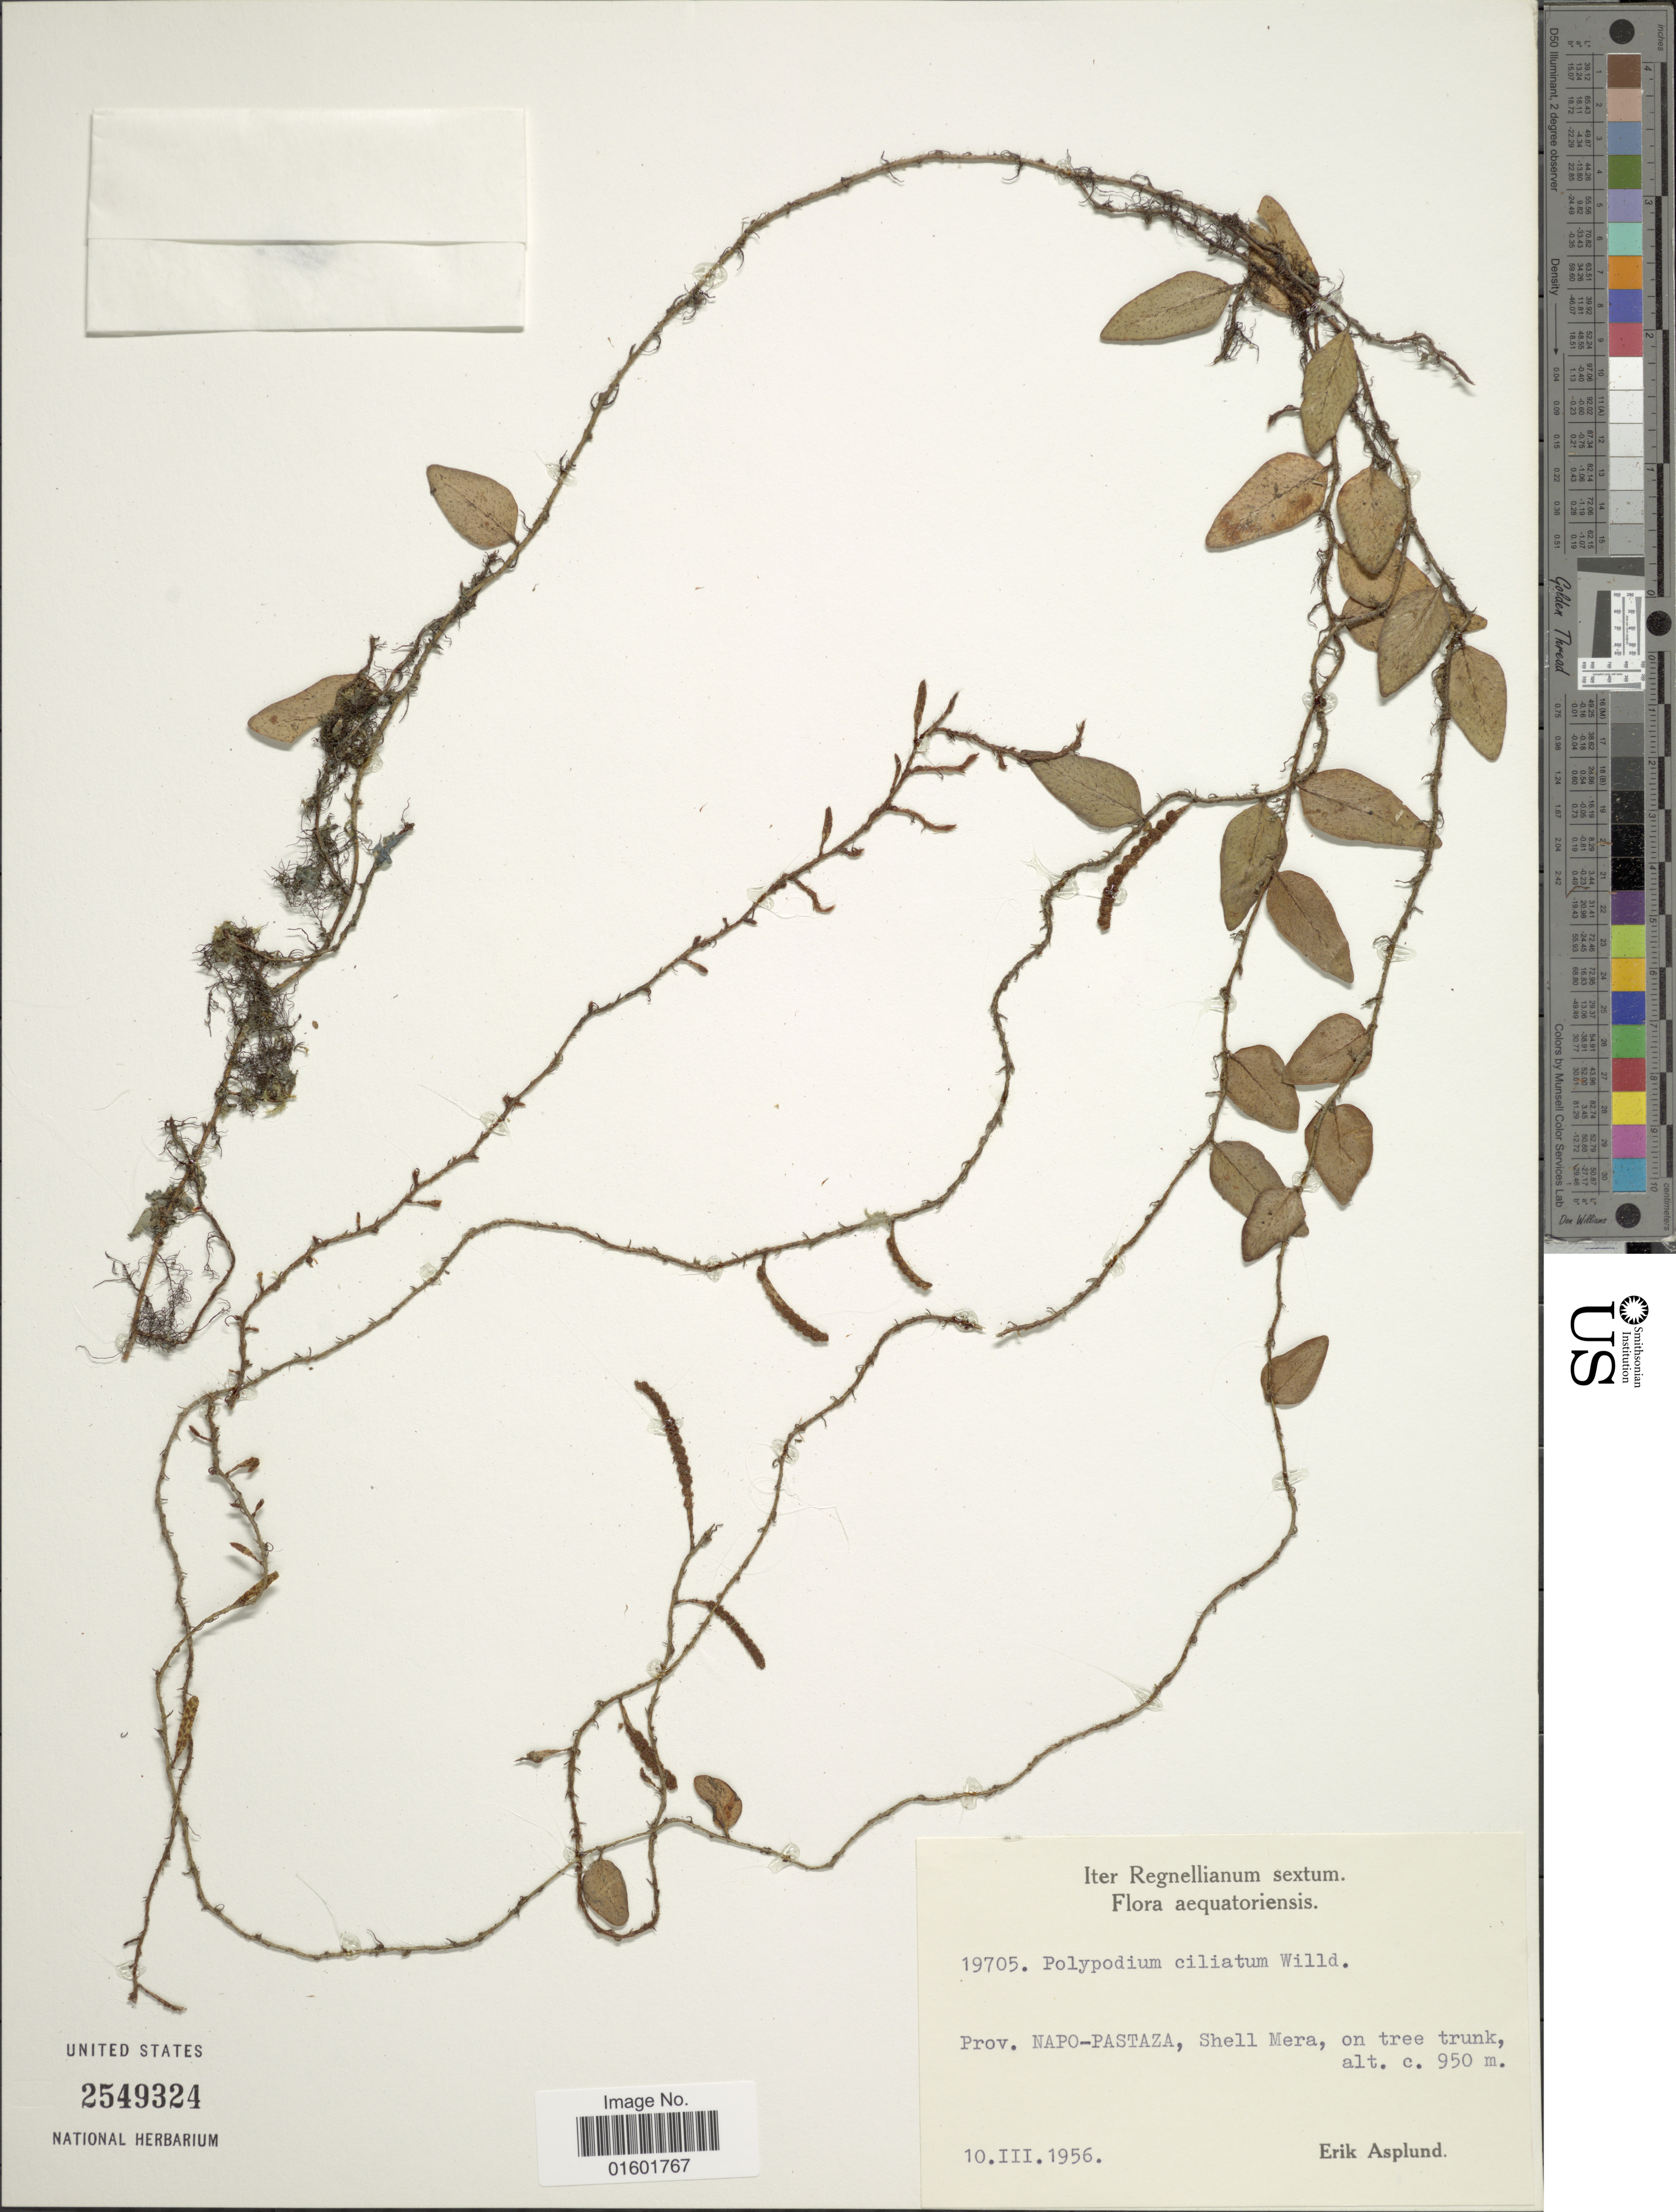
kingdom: Plantae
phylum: Tracheophyta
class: Polypodiopsida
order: Polypodiales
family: Polypodiaceae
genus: Microgramma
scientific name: Microgramma reptans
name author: (Cav.) A.R. Sm.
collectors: E. Asplund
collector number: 19705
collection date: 1956-03-10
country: Ecuador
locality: Flora Aequatoriensis, Prov. Napo-Pastaza, Shell Mera, on tree trunk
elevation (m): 950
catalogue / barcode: US 2549324